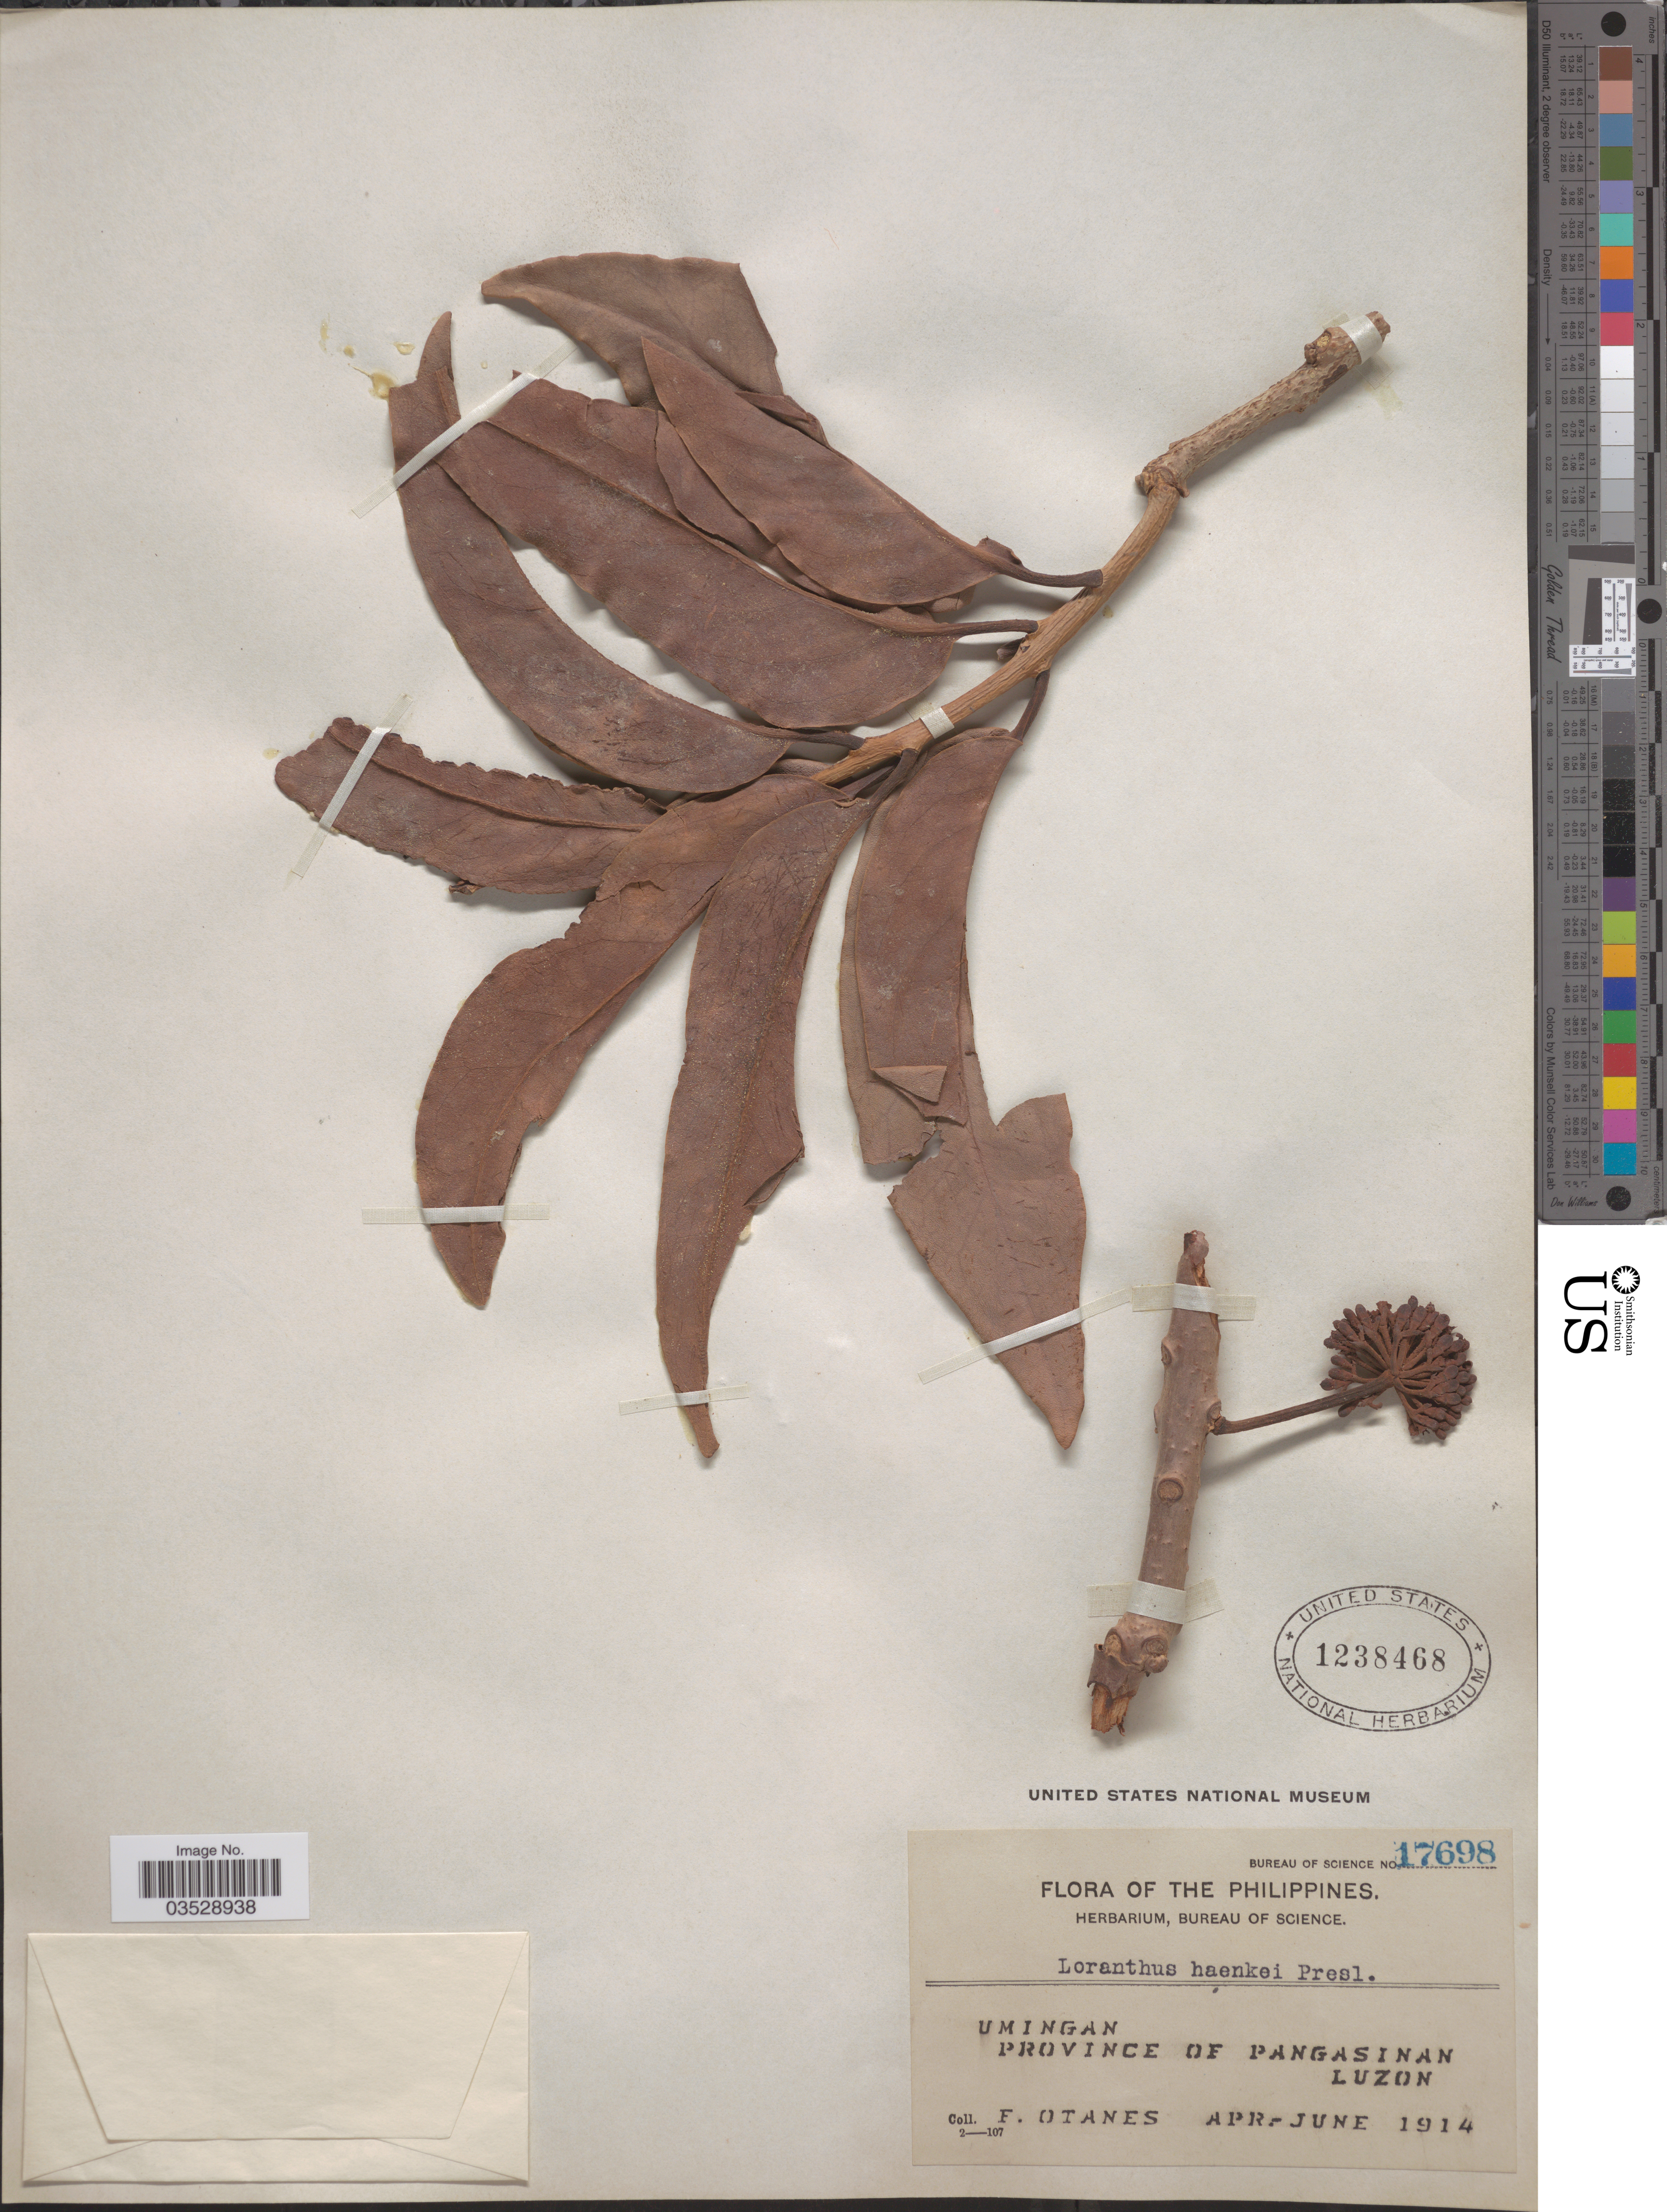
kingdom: Plantae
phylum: Tracheophyta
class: Magnoliopsida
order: Santalales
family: Loranthaceae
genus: Amyema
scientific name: Amyema haenkeana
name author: Danser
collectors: F. Q. Otanes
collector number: Bureau of Science 17698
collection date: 1914-04/1914-06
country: Philippines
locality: Umingan. Province of Pangasinan Luzon.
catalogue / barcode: US 1238468